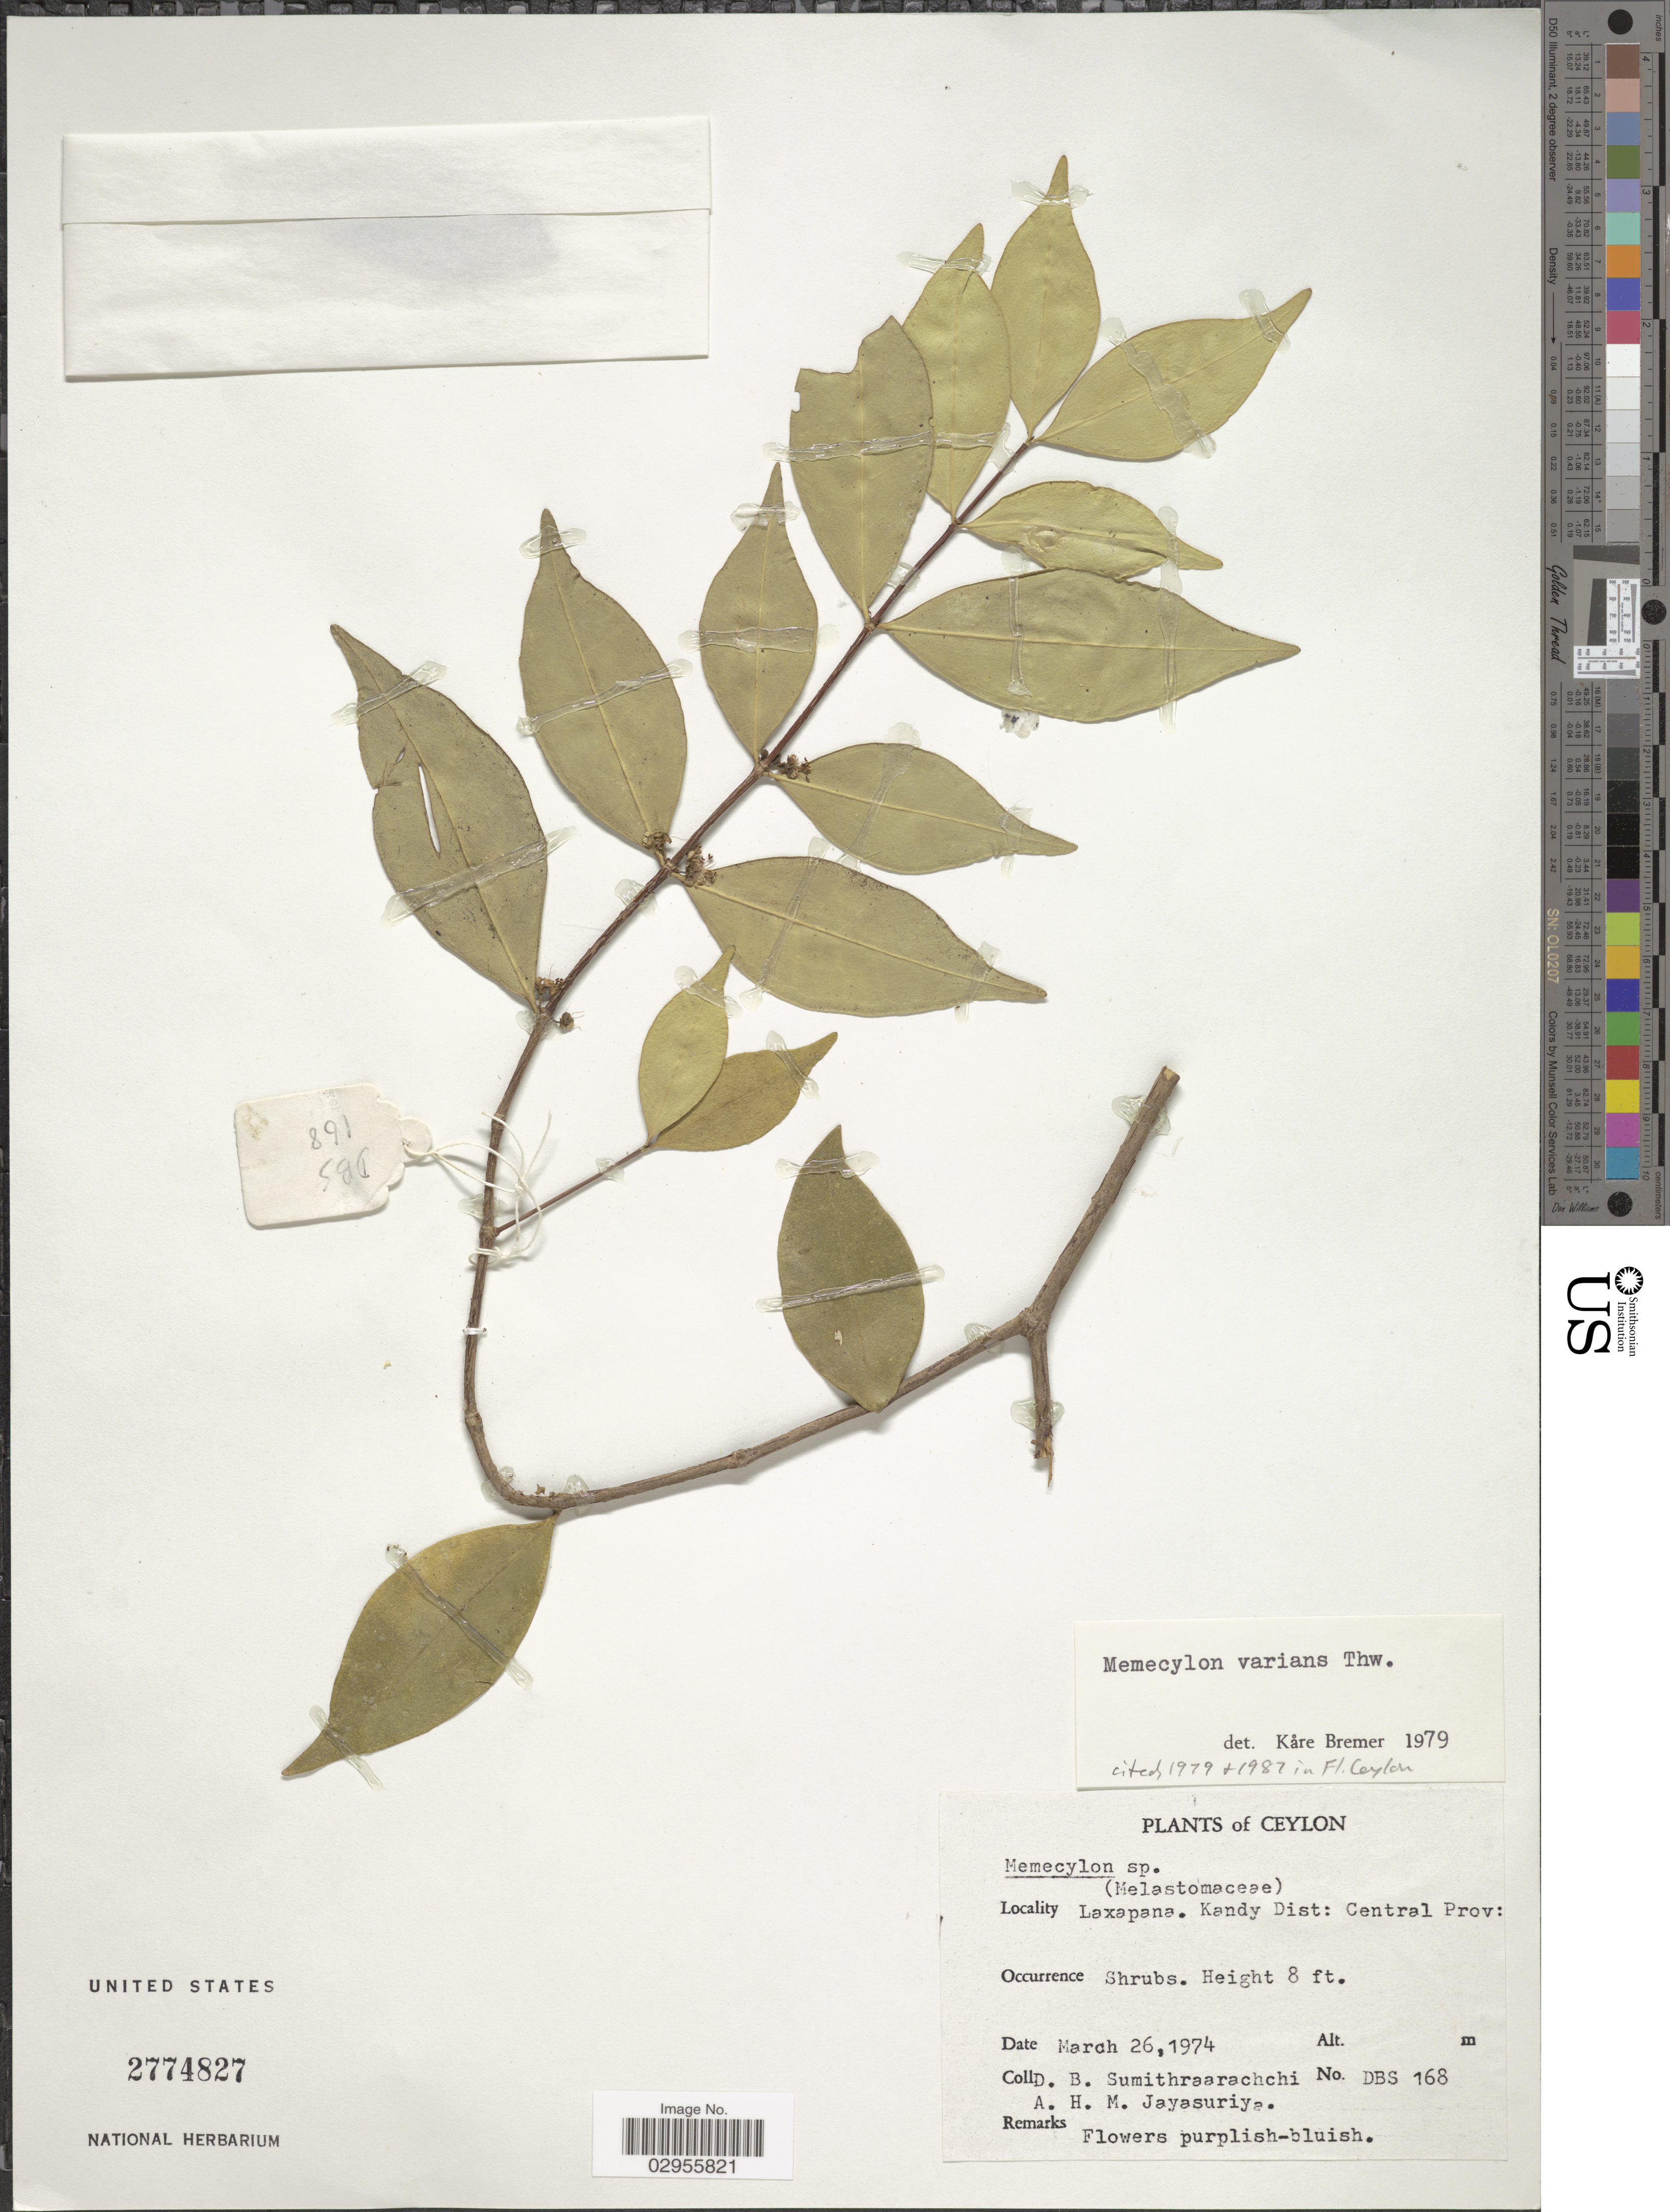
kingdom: Plantae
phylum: Tracheophyta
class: Magnoliopsida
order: Myrtales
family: Melastomataceae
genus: Memecylon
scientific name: Memecylon varians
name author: Thwaites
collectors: D. B. Sumithraarachchi & A. H. Jayasuriya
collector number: DBS168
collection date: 1974-03-26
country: Sri Lanka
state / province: Central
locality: Ceylon, Laxapana, Kandy Dist.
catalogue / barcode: US 2774827